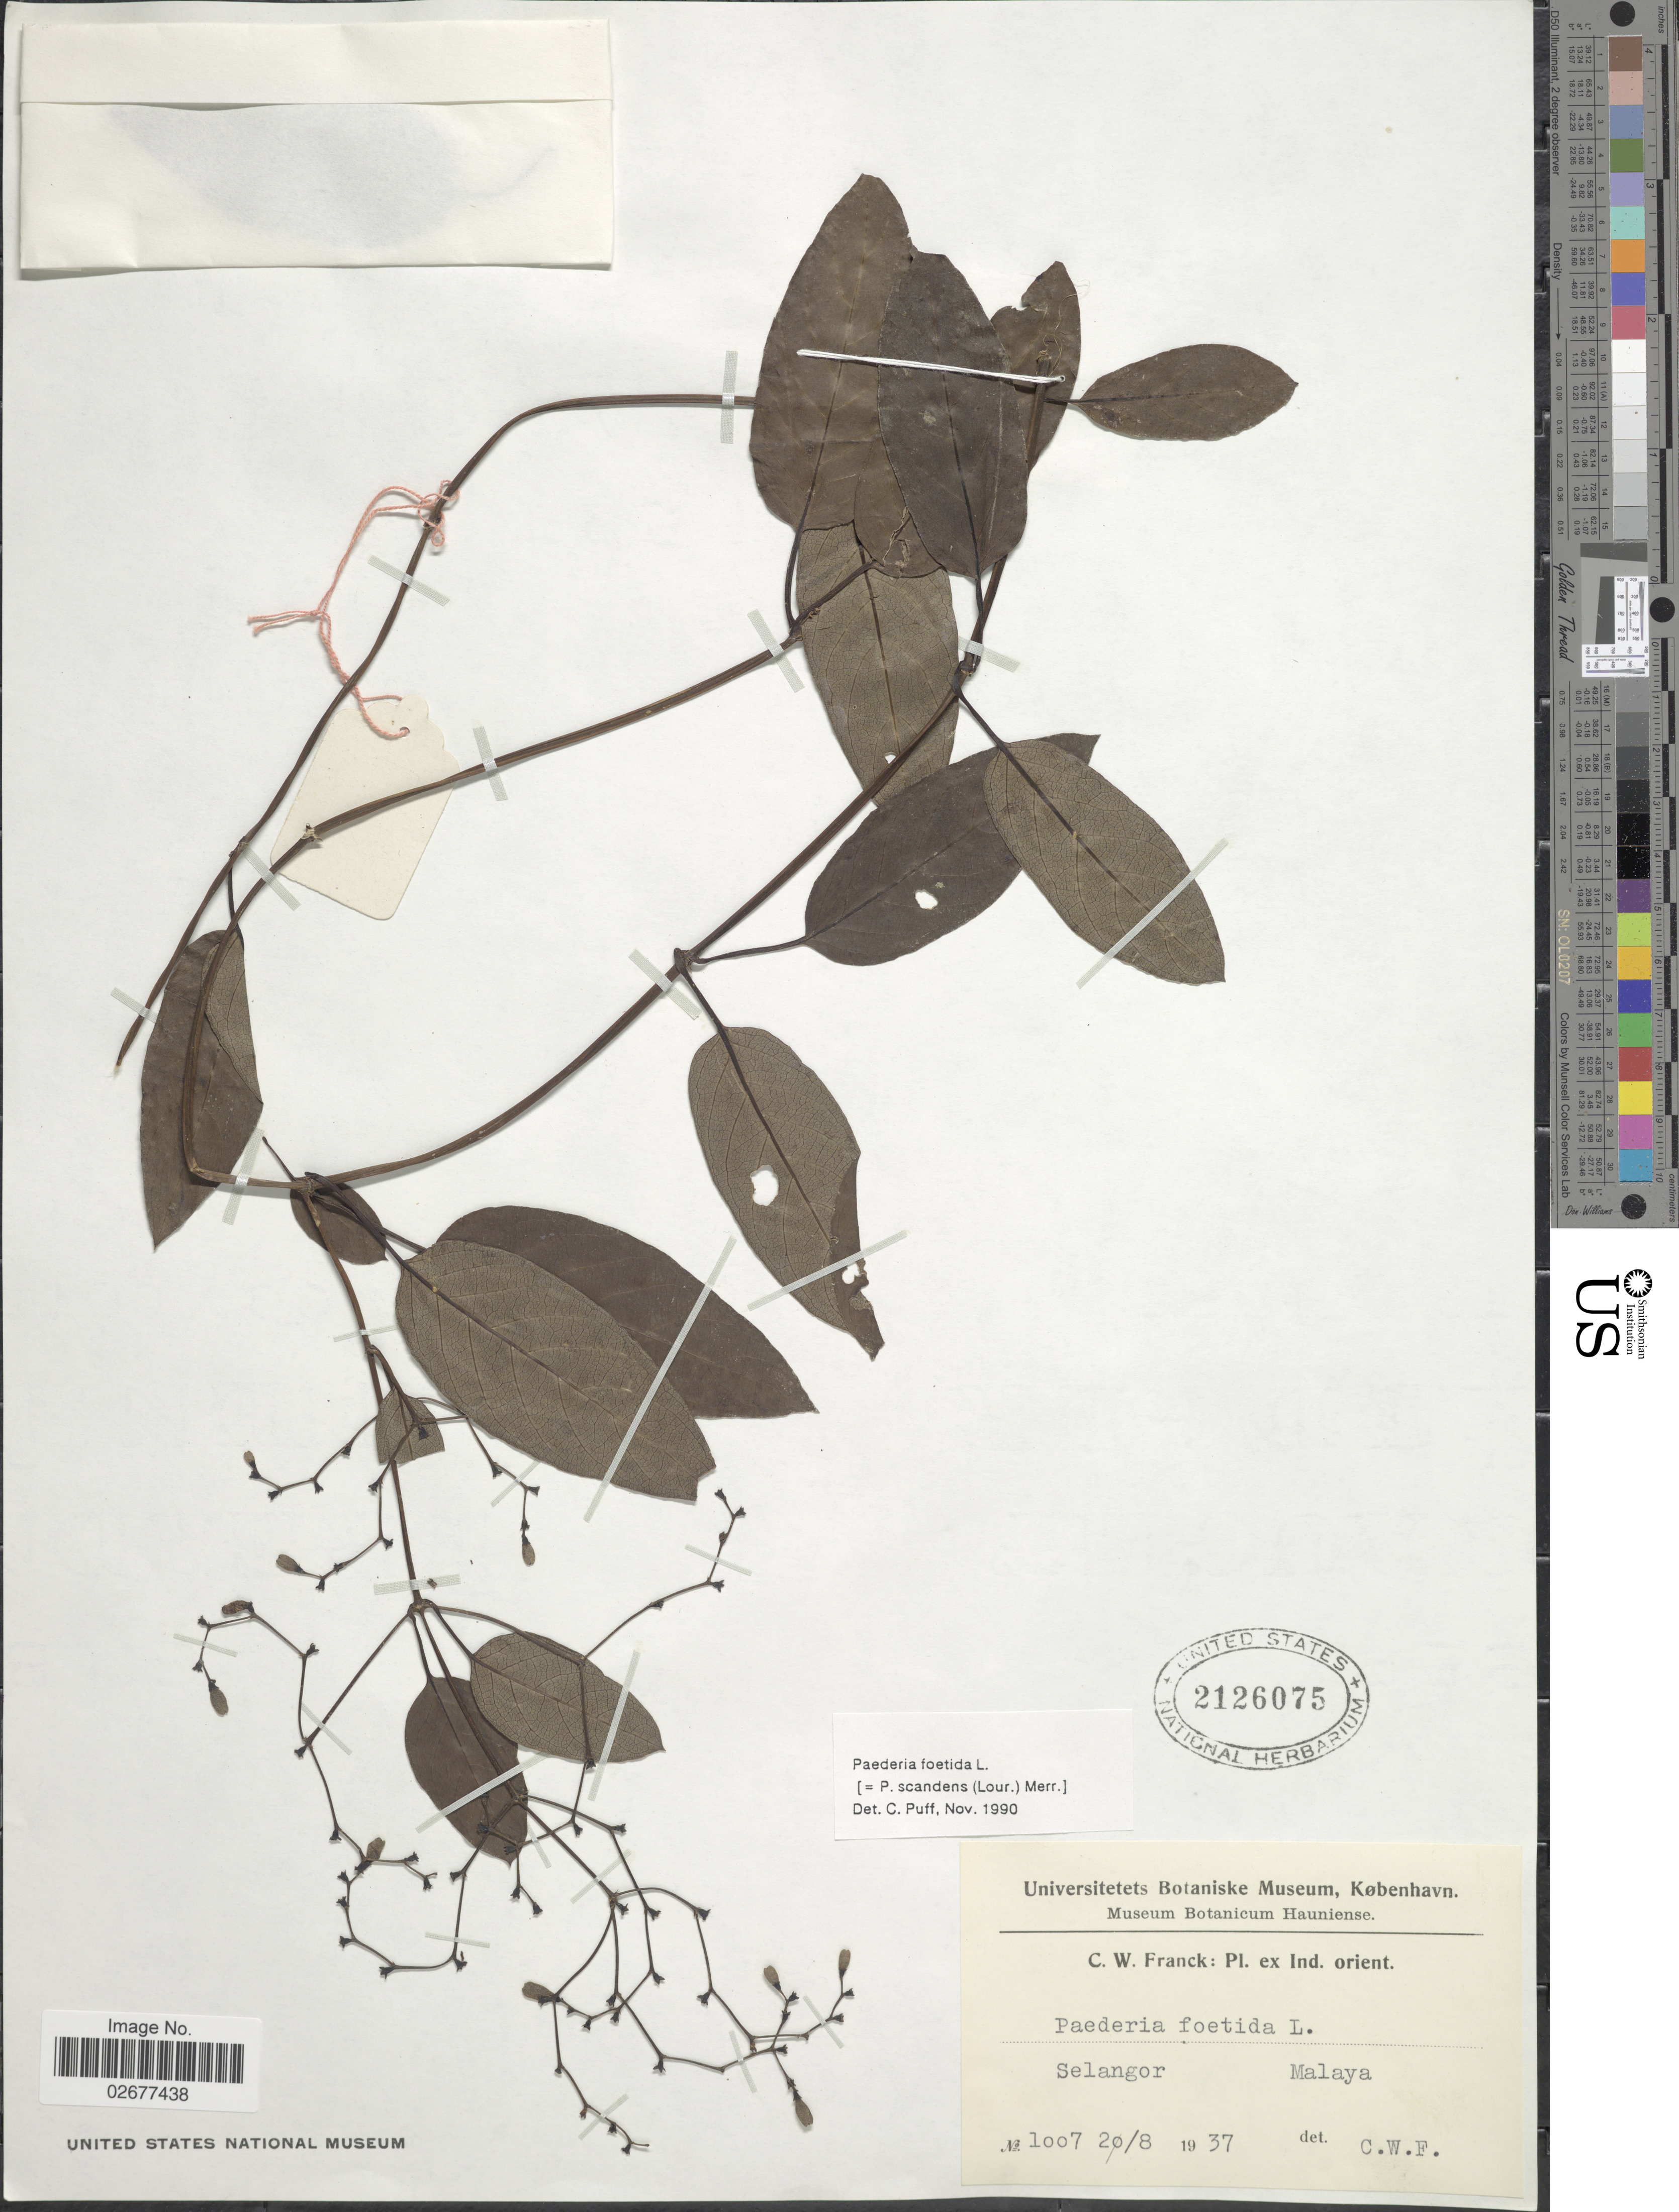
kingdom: Plantae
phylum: Tracheophyta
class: Magnoliopsida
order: Gentianales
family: Rubiaceae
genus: Paederia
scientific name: Paederia foetida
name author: L.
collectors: C. Franck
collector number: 1007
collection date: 1937-08-20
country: Malaysia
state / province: Selangor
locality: Ind. Orient. Malaya.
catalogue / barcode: US 2126075